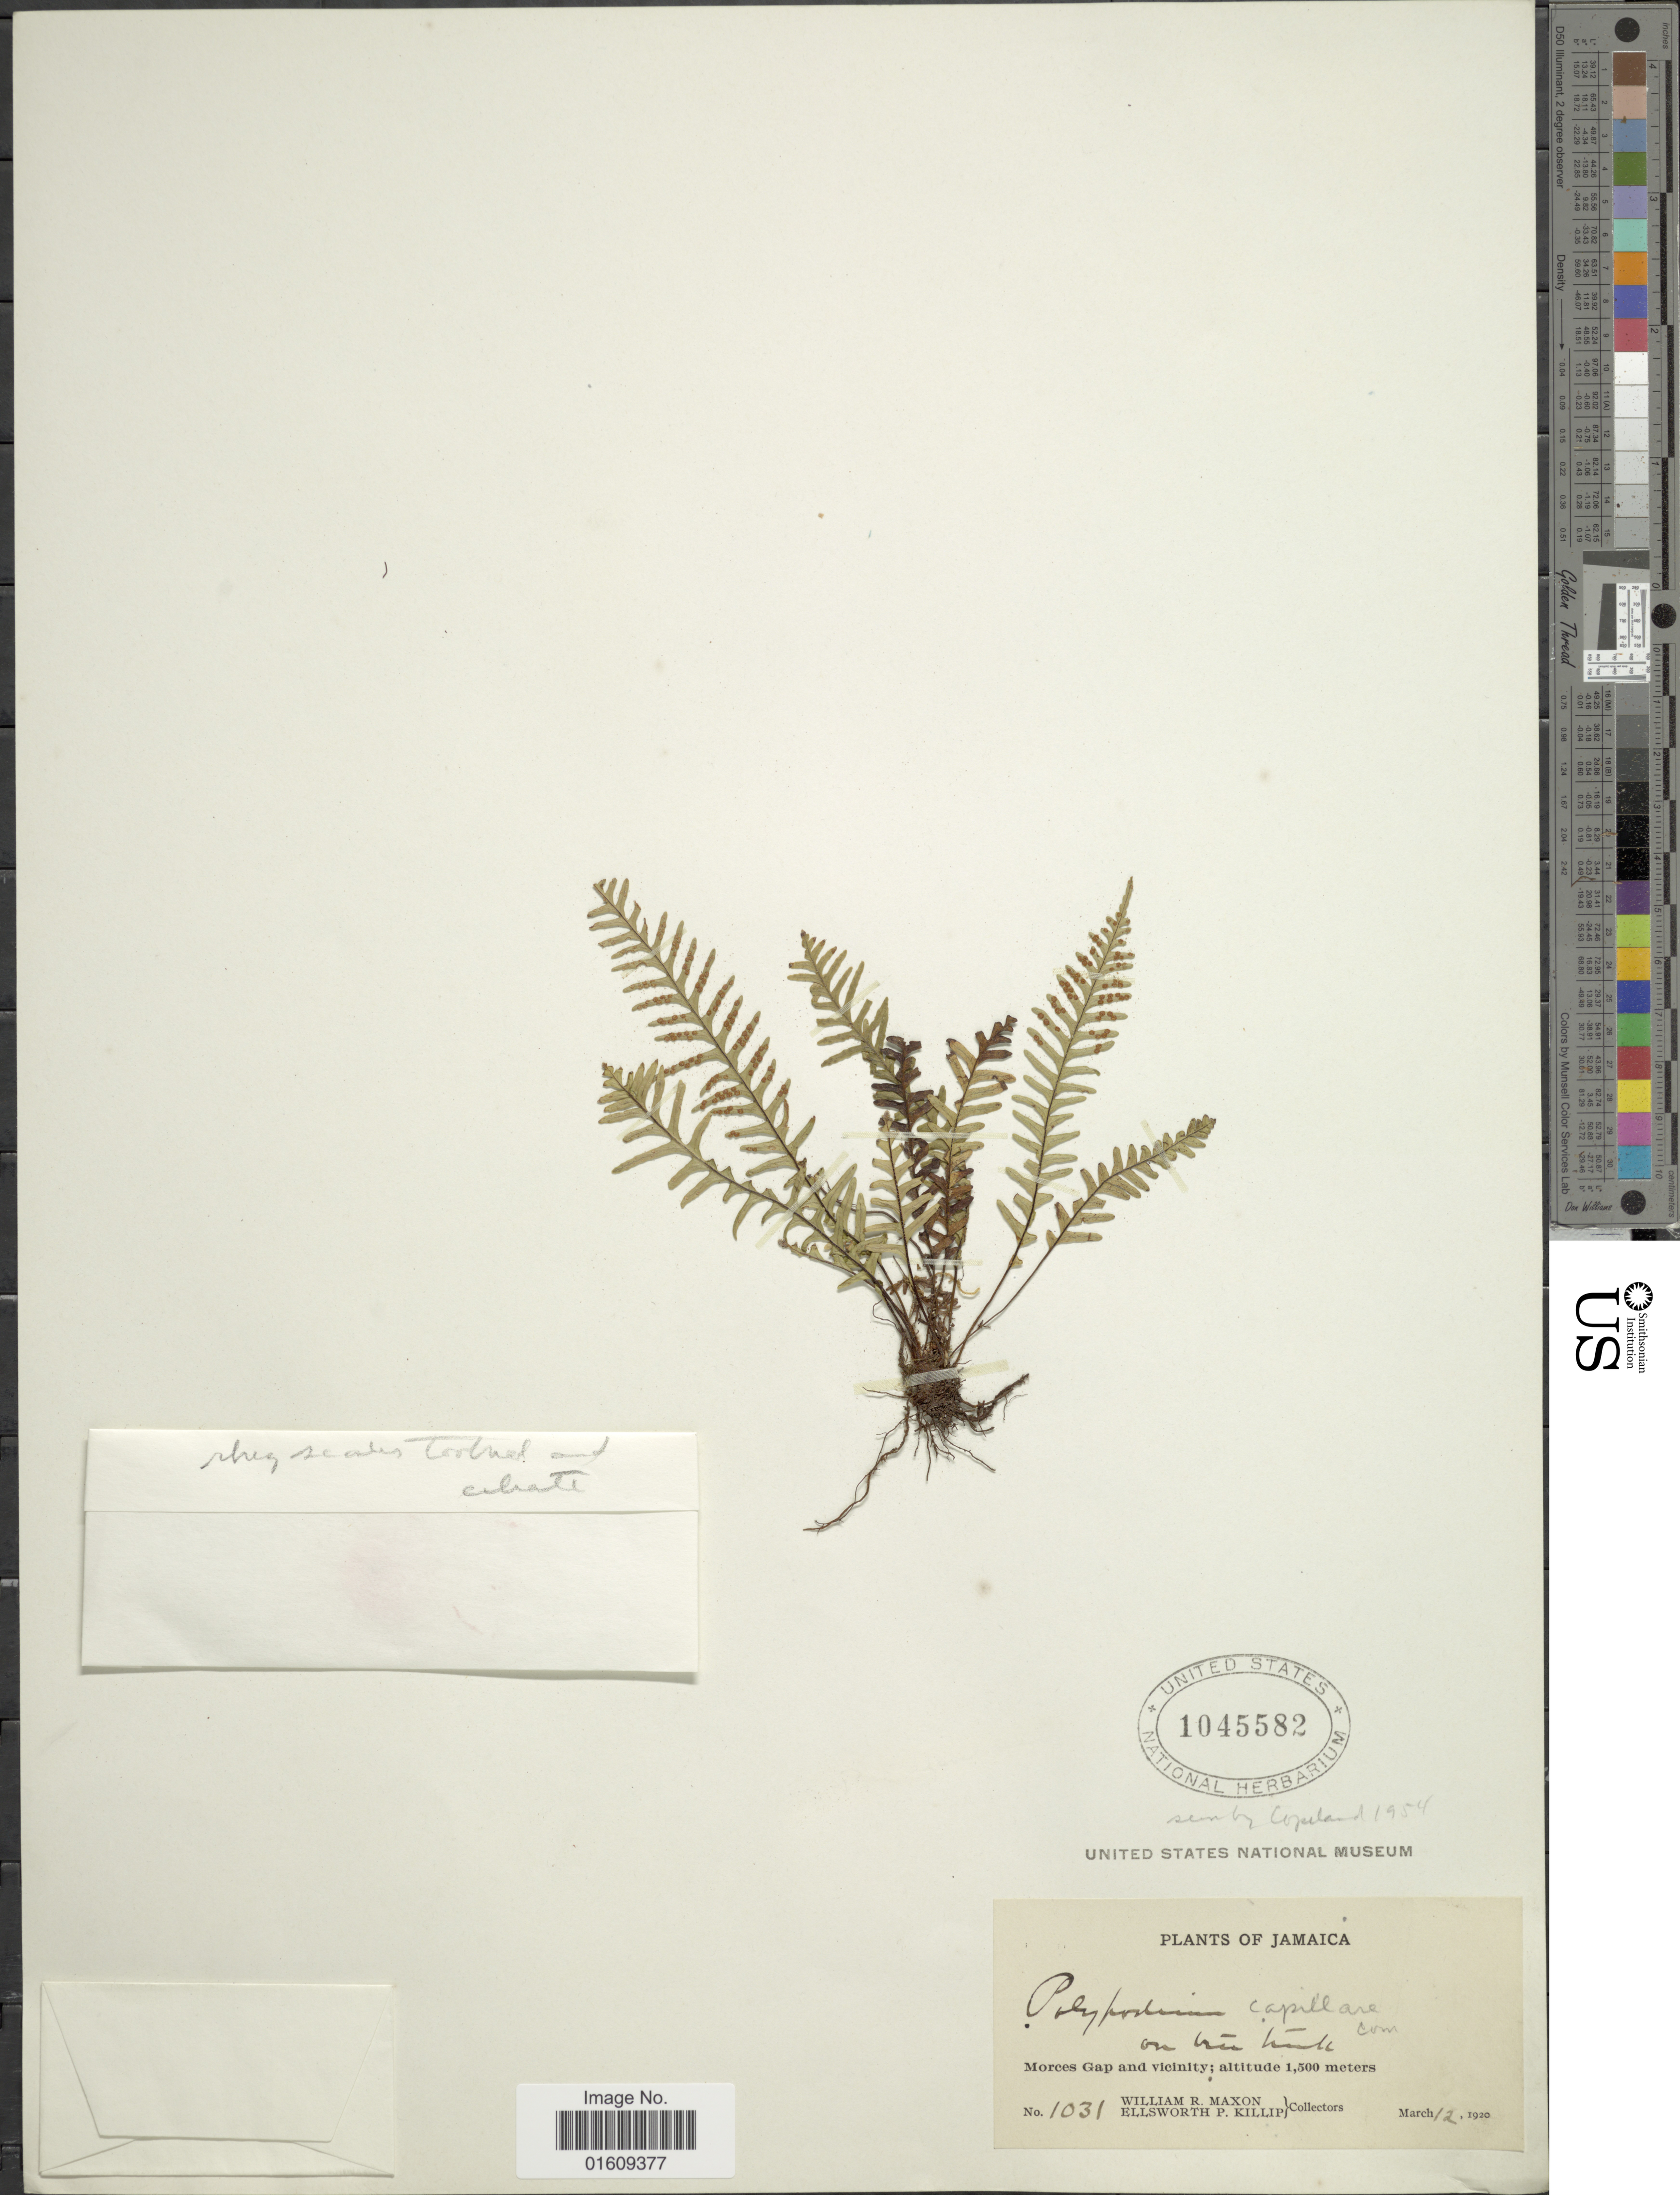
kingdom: Plantae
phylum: Tracheophyta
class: Polypodiopsida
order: Polypodiales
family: Polypodiaceae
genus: Ceradenia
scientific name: Ceradenia capillaris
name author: (Desv.) L.E. Bishop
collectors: W. R. Maxon & E. P. Killip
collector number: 1031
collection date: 1920-03-12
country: Jamaica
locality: Jamaica, Morces Gap and vicinity.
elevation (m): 1500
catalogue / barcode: US 1045582